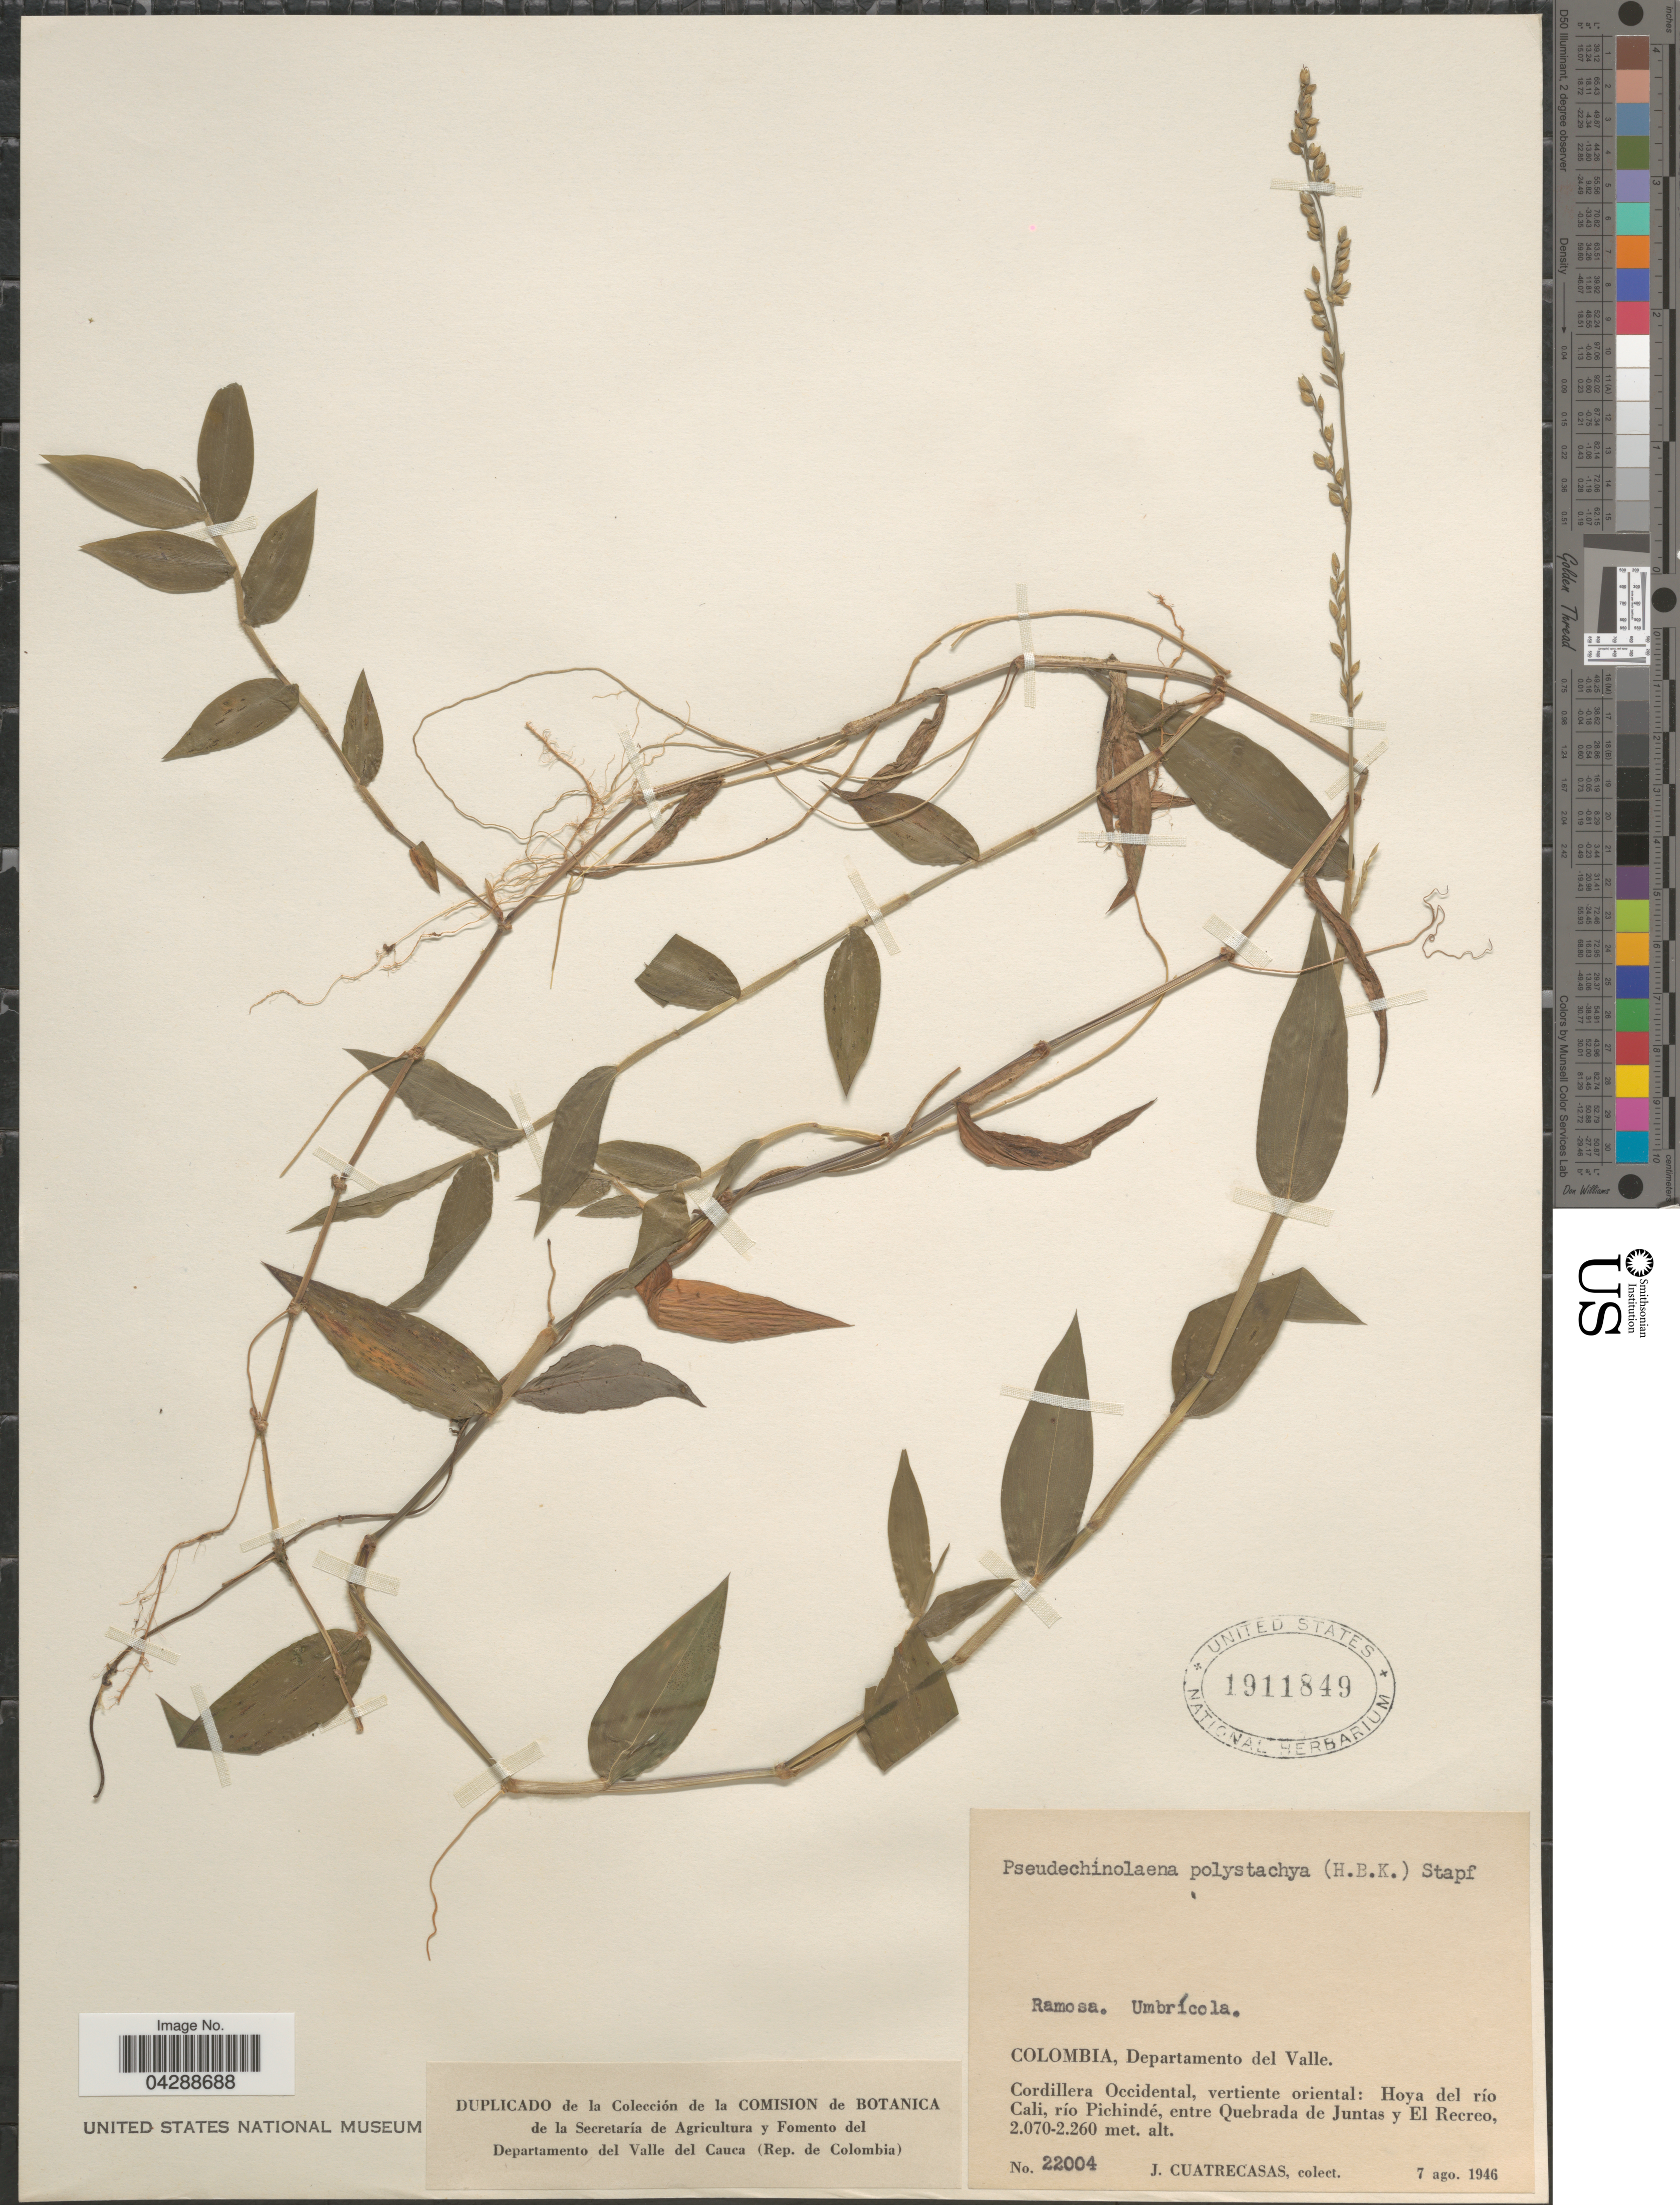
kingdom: Plantae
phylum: Tracheophyta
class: Liliopsida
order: Poales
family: Poaceae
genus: Pseudechinolaena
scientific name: Pseudechinolaena polystachya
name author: (Kunth) Stapf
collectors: J. Cuatrecasas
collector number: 22004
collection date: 1946-08-07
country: Colombia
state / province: Valle del Cauca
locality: Departamento del Valle. Cordillera Occidental, vertiente oriental: Hoya del río Cali, río Pichindé, entre Quebrada de Juntas y El Recreo.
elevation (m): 2070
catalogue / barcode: US 1911849